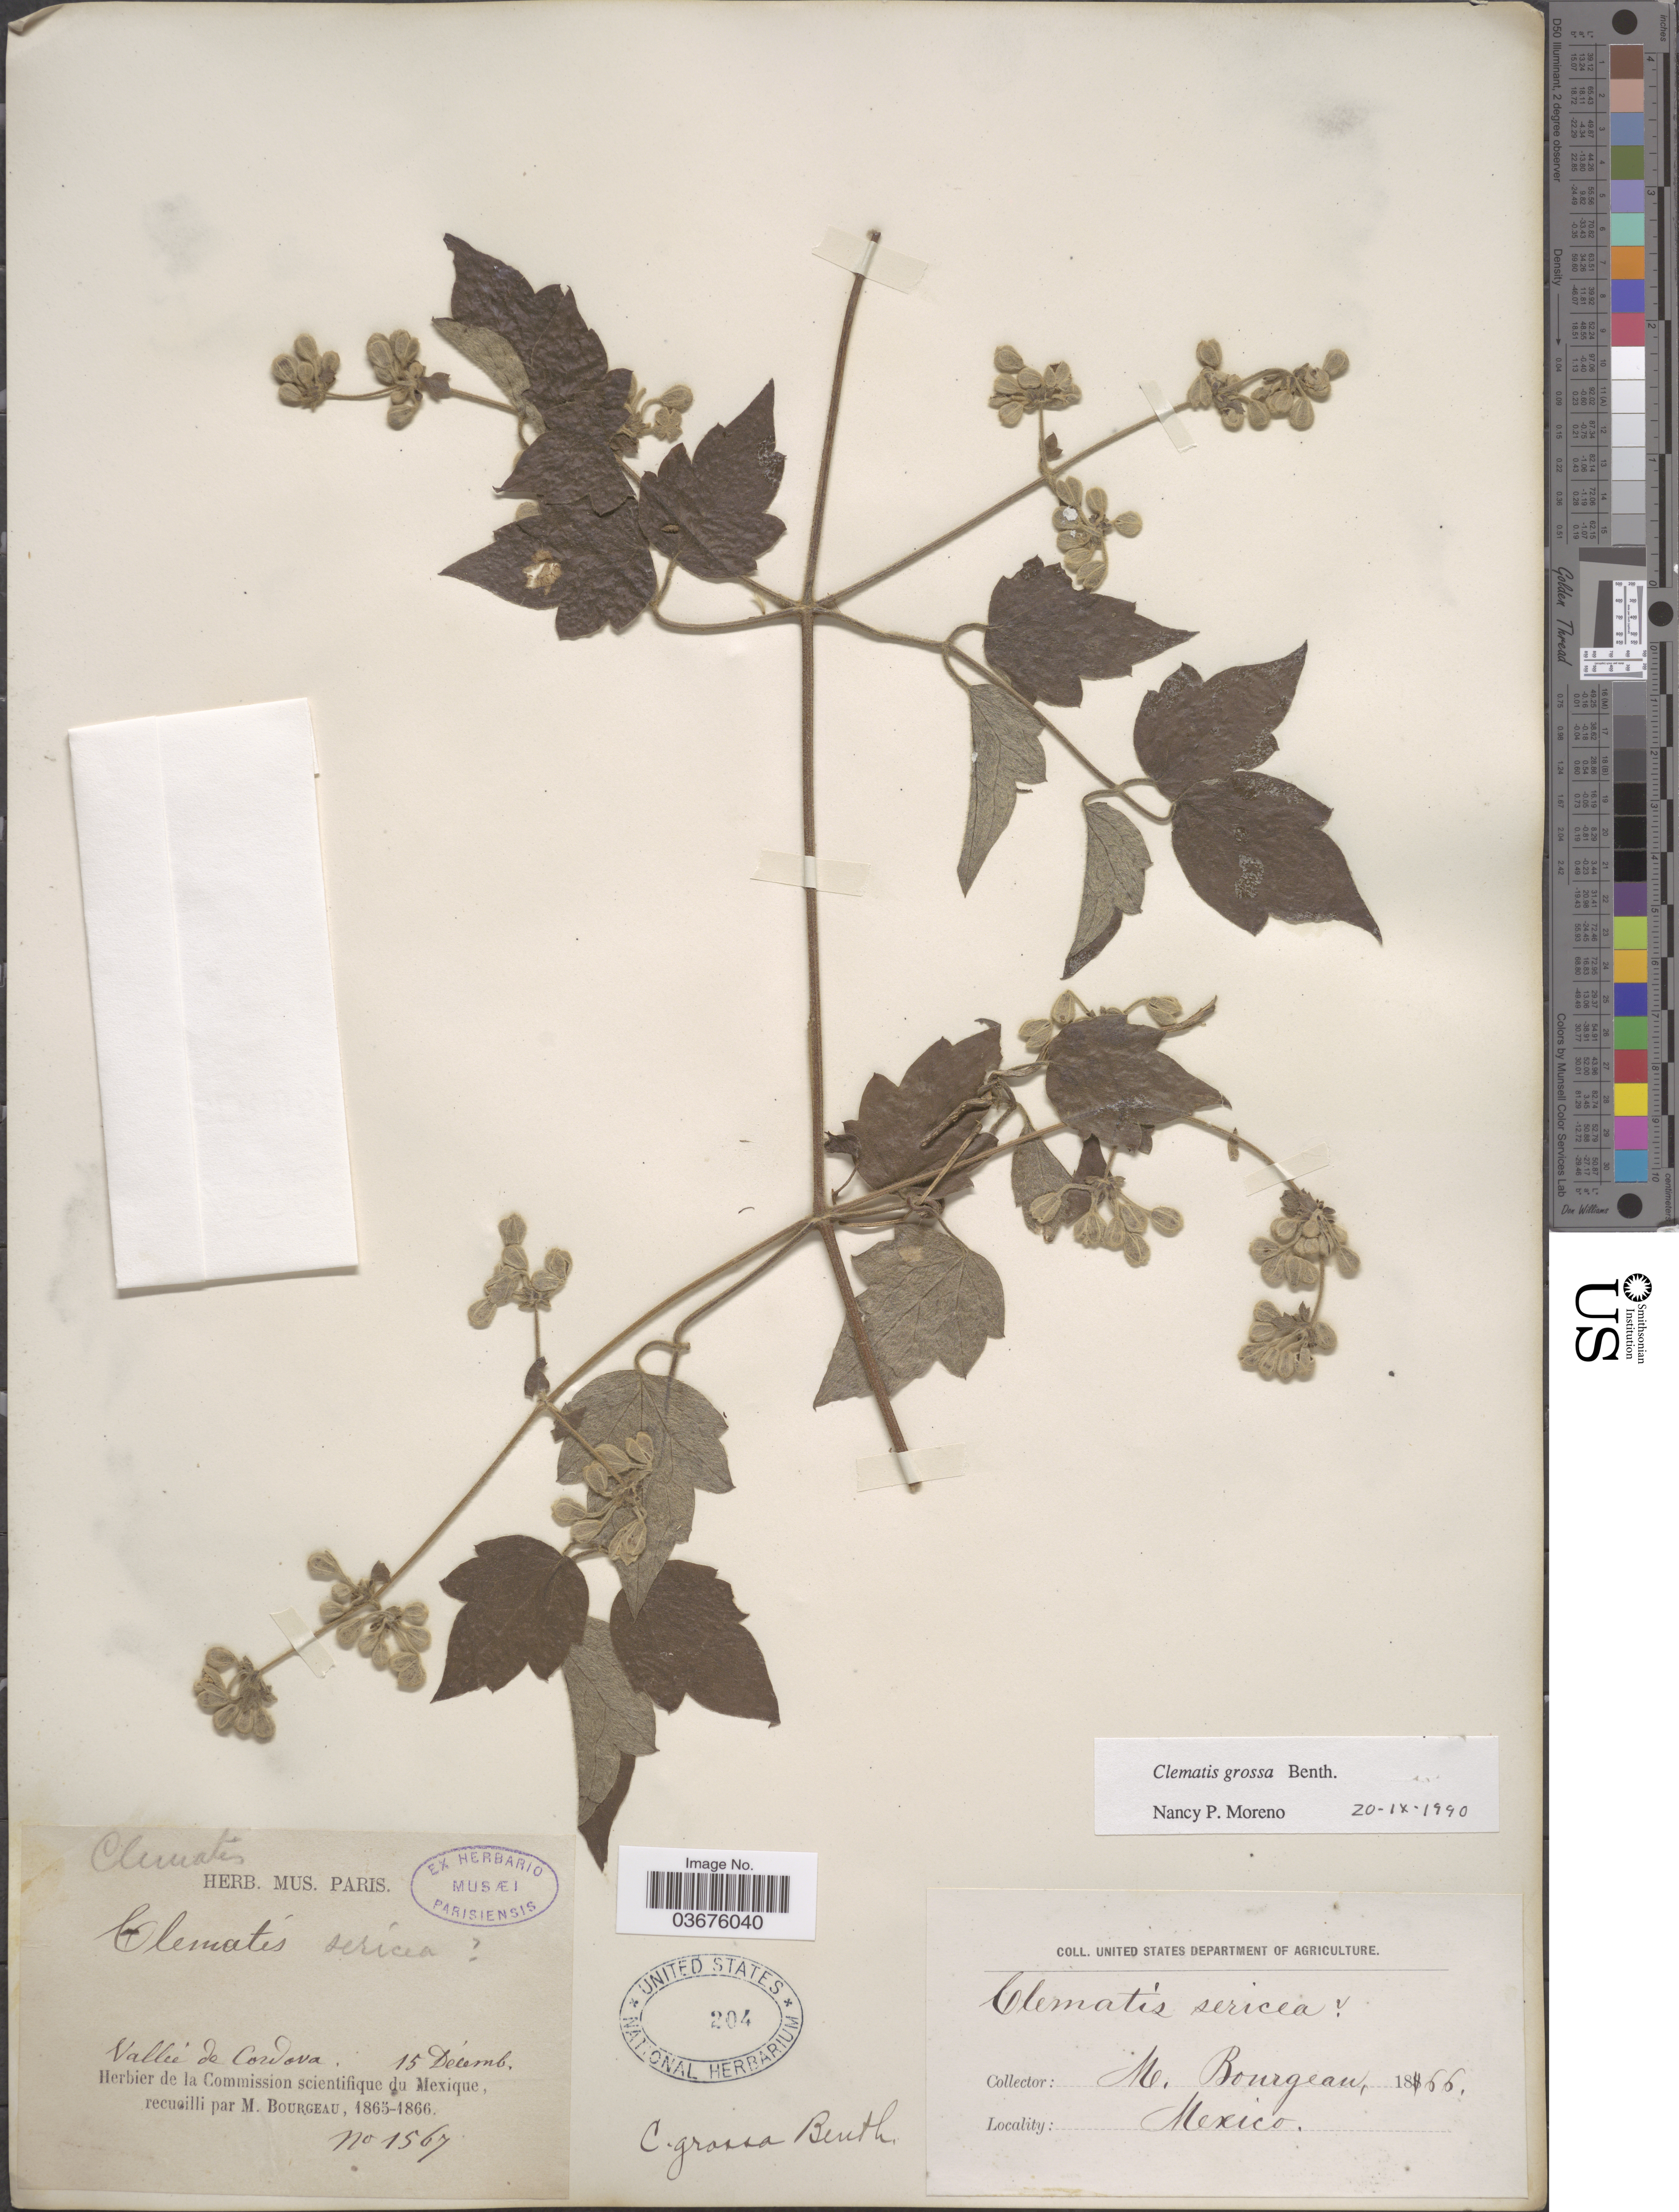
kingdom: Plantae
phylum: Tracheophyta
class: Magnoliopsida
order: Ranunculales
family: Ranunculaceae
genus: Clematis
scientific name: Clematis grossa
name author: Benth.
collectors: M. Bourgeau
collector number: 1567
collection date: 1866-12-15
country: Mexico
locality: Vallée de Cordova.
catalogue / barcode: US 204